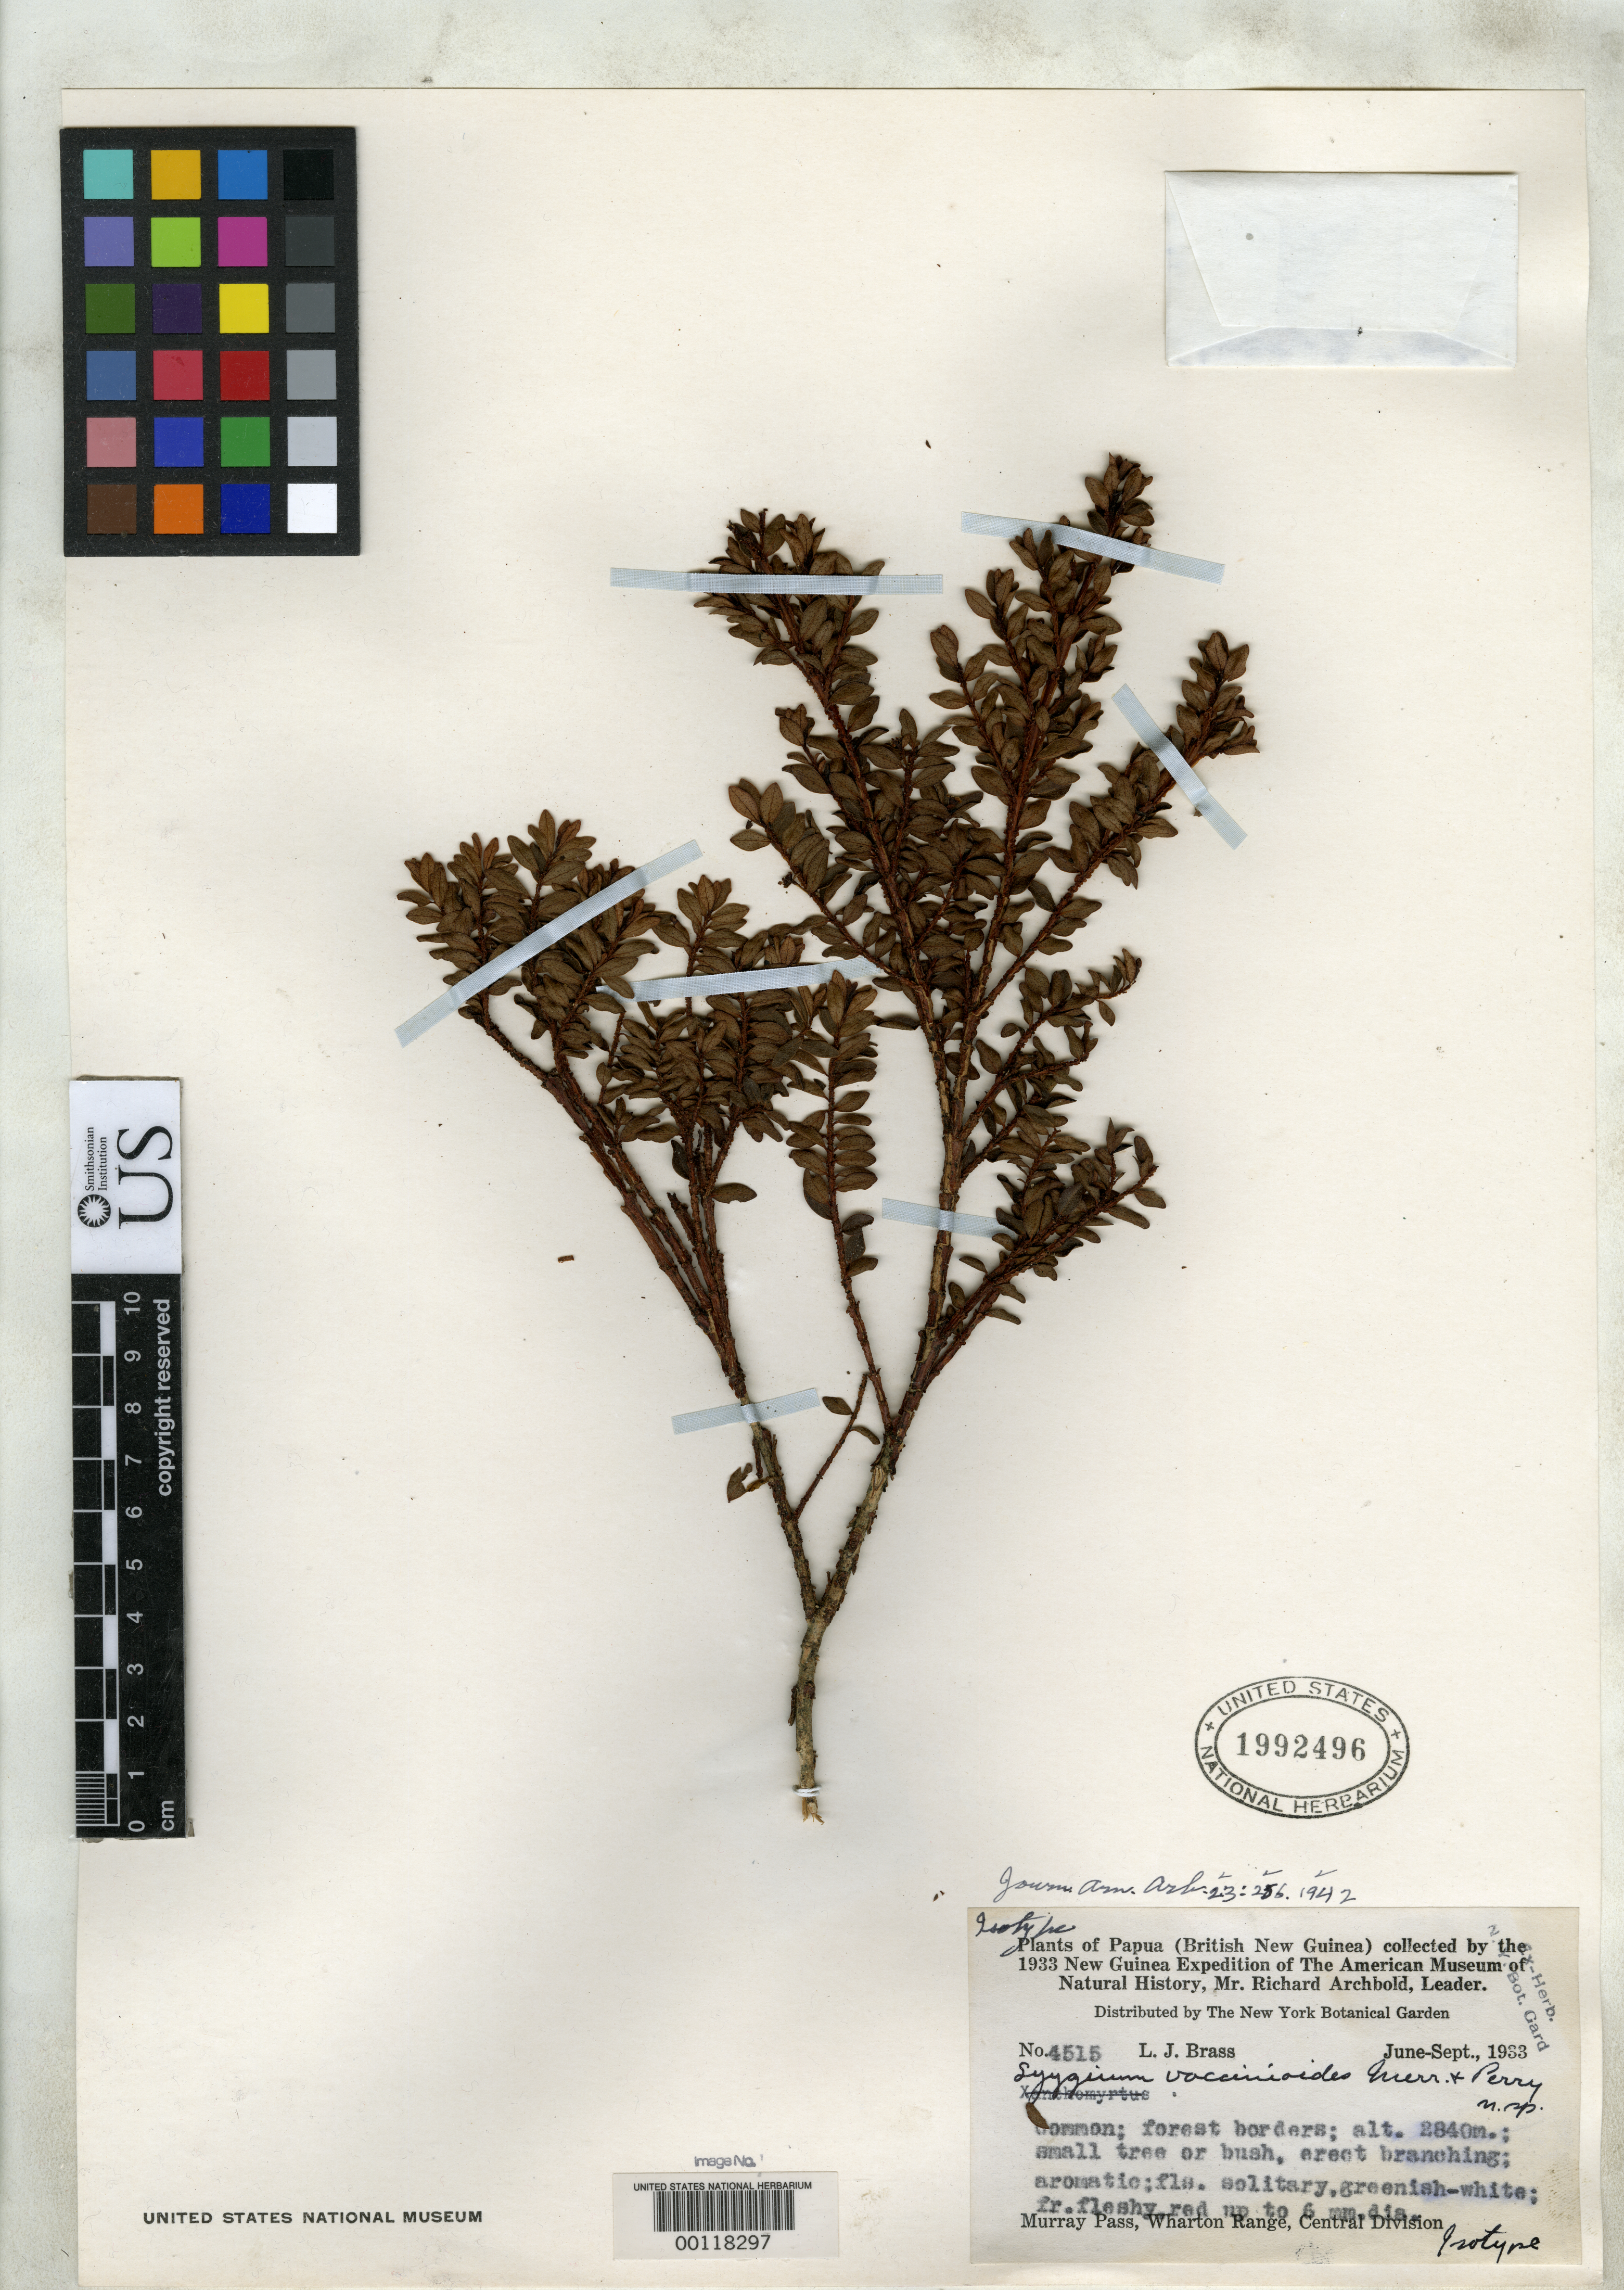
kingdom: Plantae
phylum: Tracheophyta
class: Magnoliopsida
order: Myrtales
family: Myrtaceae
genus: Syzygium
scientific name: Syzygium vaccinioides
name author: Merr. & L.M. Perry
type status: Isotype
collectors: L. J. Brass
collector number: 4515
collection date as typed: Jun 1933 to -- Sep 1933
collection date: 1933-06/1933-09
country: Papua New Guinea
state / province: Central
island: New Guinea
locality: Murray Pass, Wharton Range.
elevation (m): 2840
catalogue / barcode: US 1992496